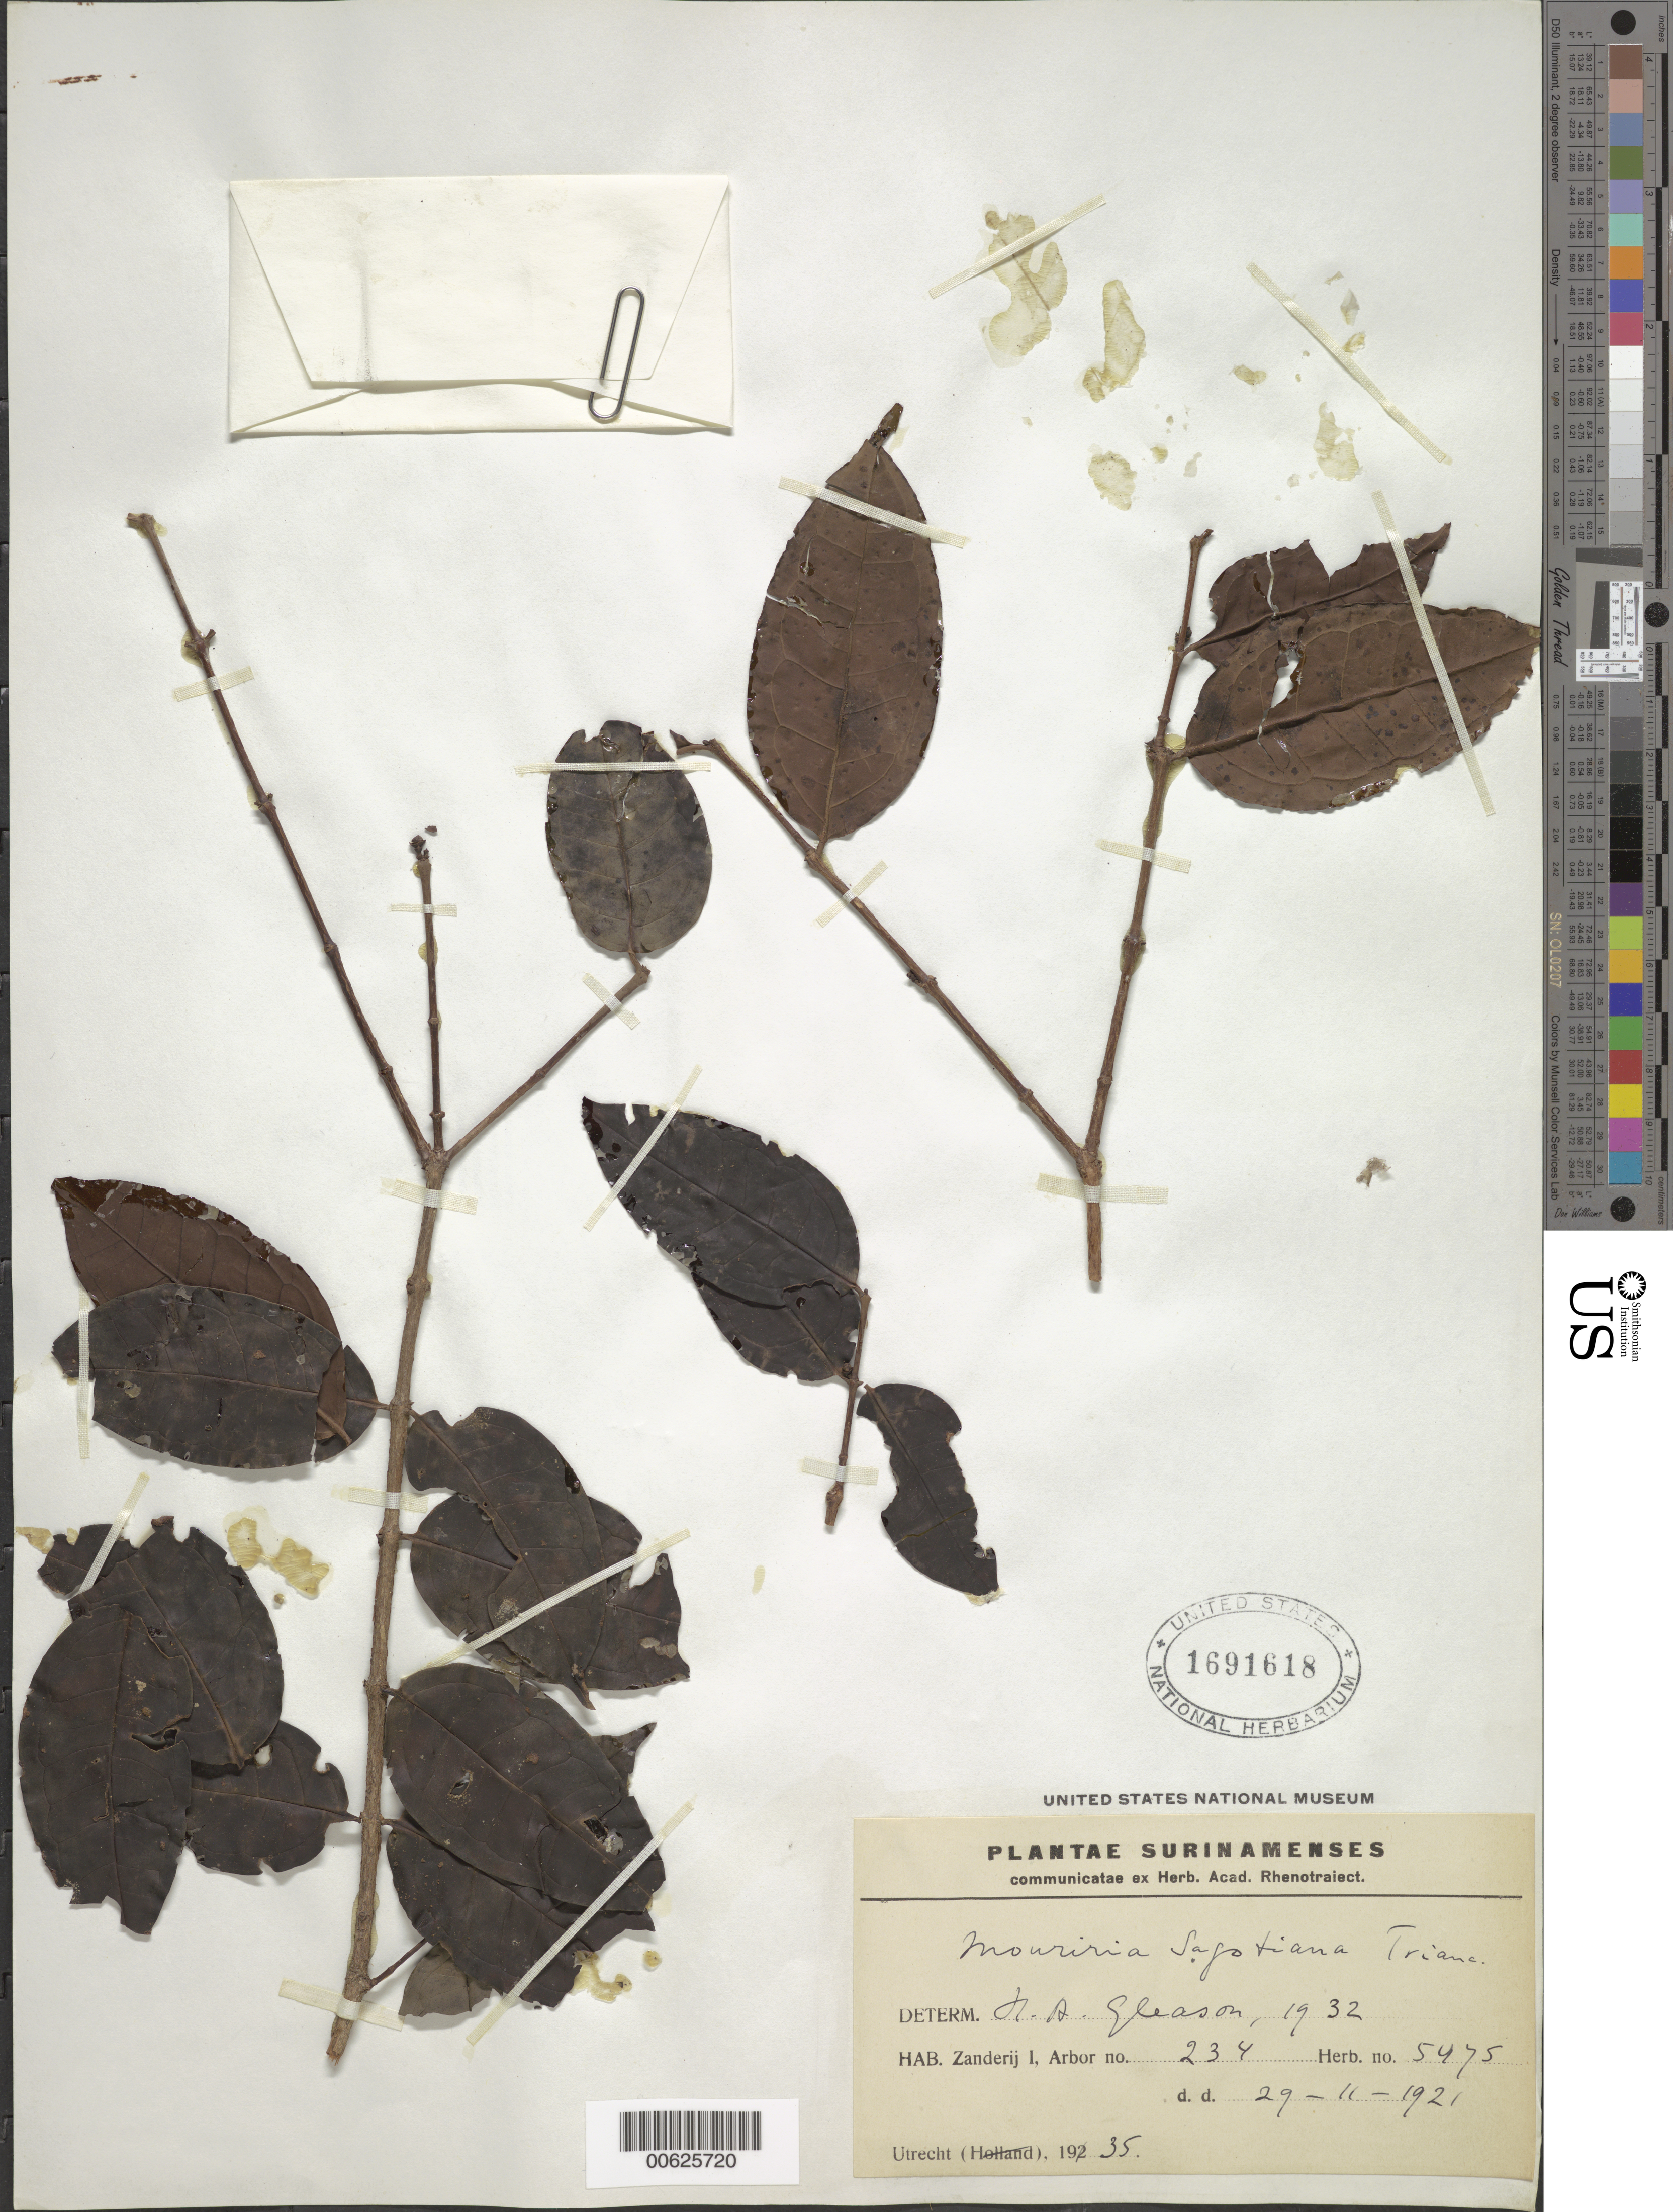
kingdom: Plantae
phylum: Tracheophyta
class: Magnoliopsida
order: Myrtales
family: Melastomataceae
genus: Mouriri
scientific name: Mouriri sagotiana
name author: Triana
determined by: Gleason, H. A.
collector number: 5475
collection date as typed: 29-Nov-21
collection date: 1921-11-29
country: Suriname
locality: Zanderij I., Forest Reserve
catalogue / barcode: US 1691618